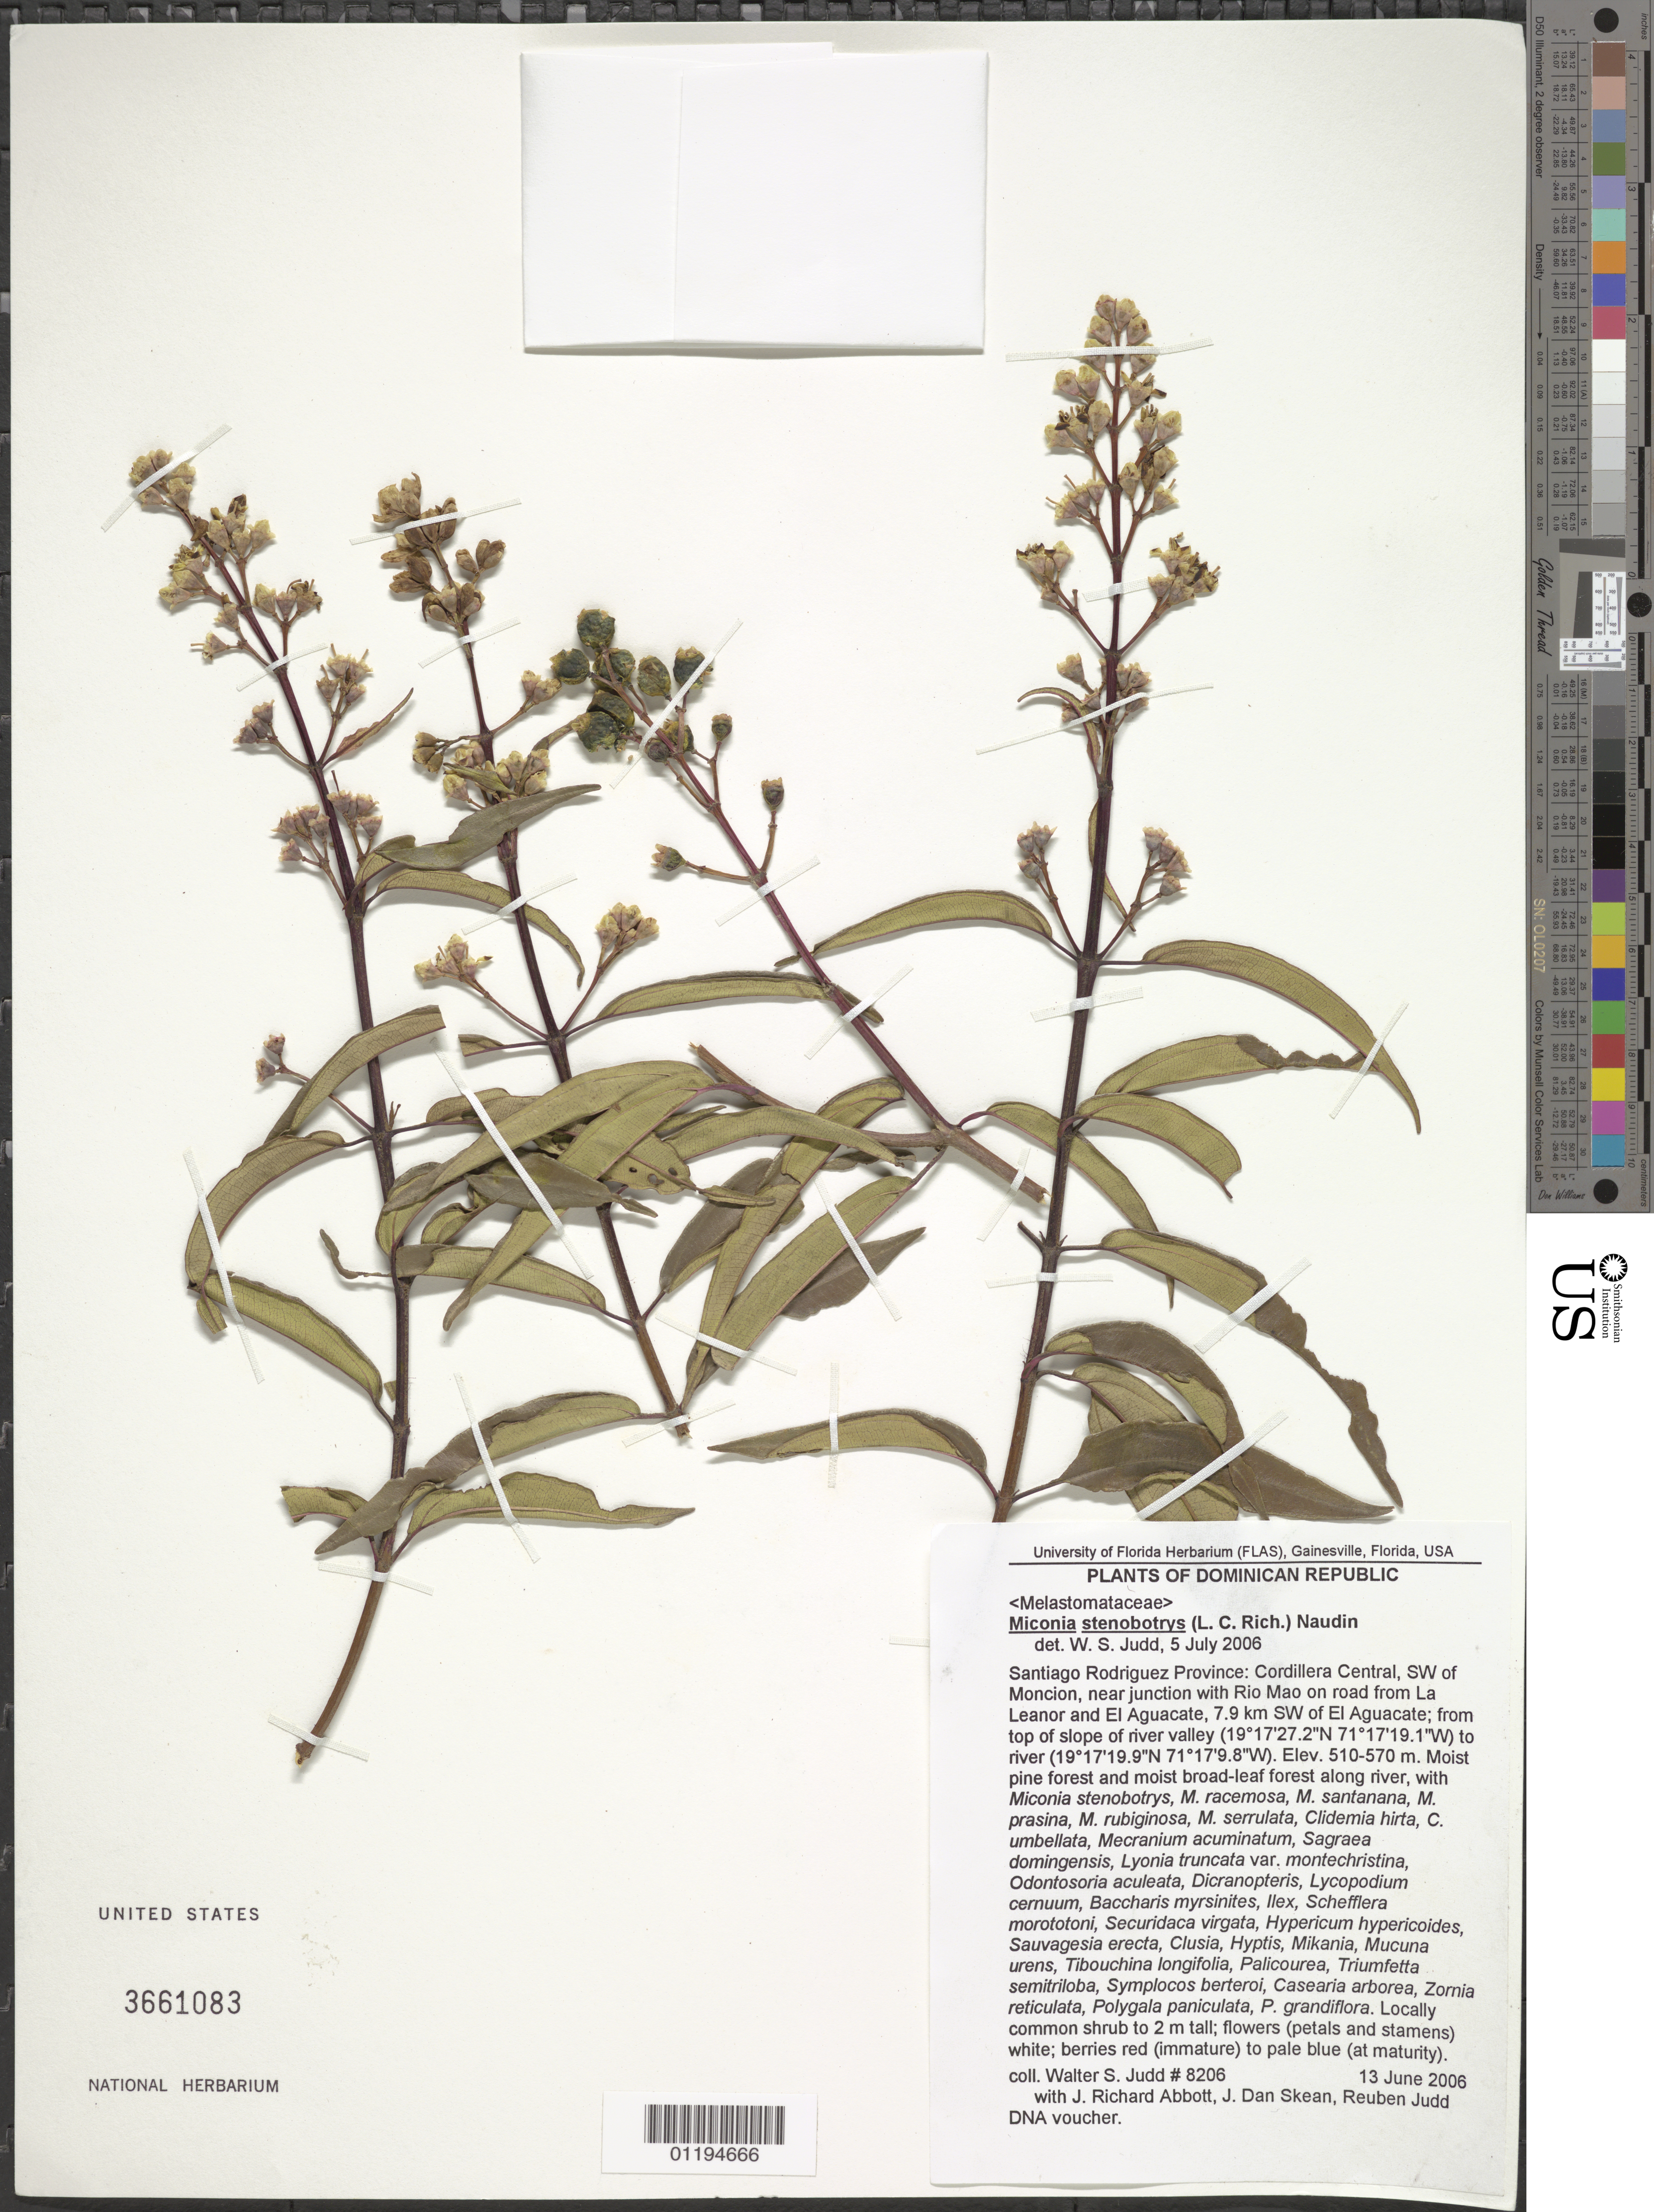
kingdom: Plantae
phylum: Tracheophyta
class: Magnoliopsida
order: Myrtales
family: Melastomataceae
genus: Miconia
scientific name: Miconia stenobotrys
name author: (Rich.) Naudin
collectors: W. S. Judd, J. R. Abbott, J. Skean & R. Judd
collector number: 8206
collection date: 2006-06-13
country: Dominican Republic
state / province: Santiago Rodriguez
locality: SW of Moncion near junction with Rio Mao on rd. from La Leonor and El Aguacate; 7.9 km SW of El Aguacate. from top of the slope of river valley to the river.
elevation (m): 510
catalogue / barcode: US 3661083